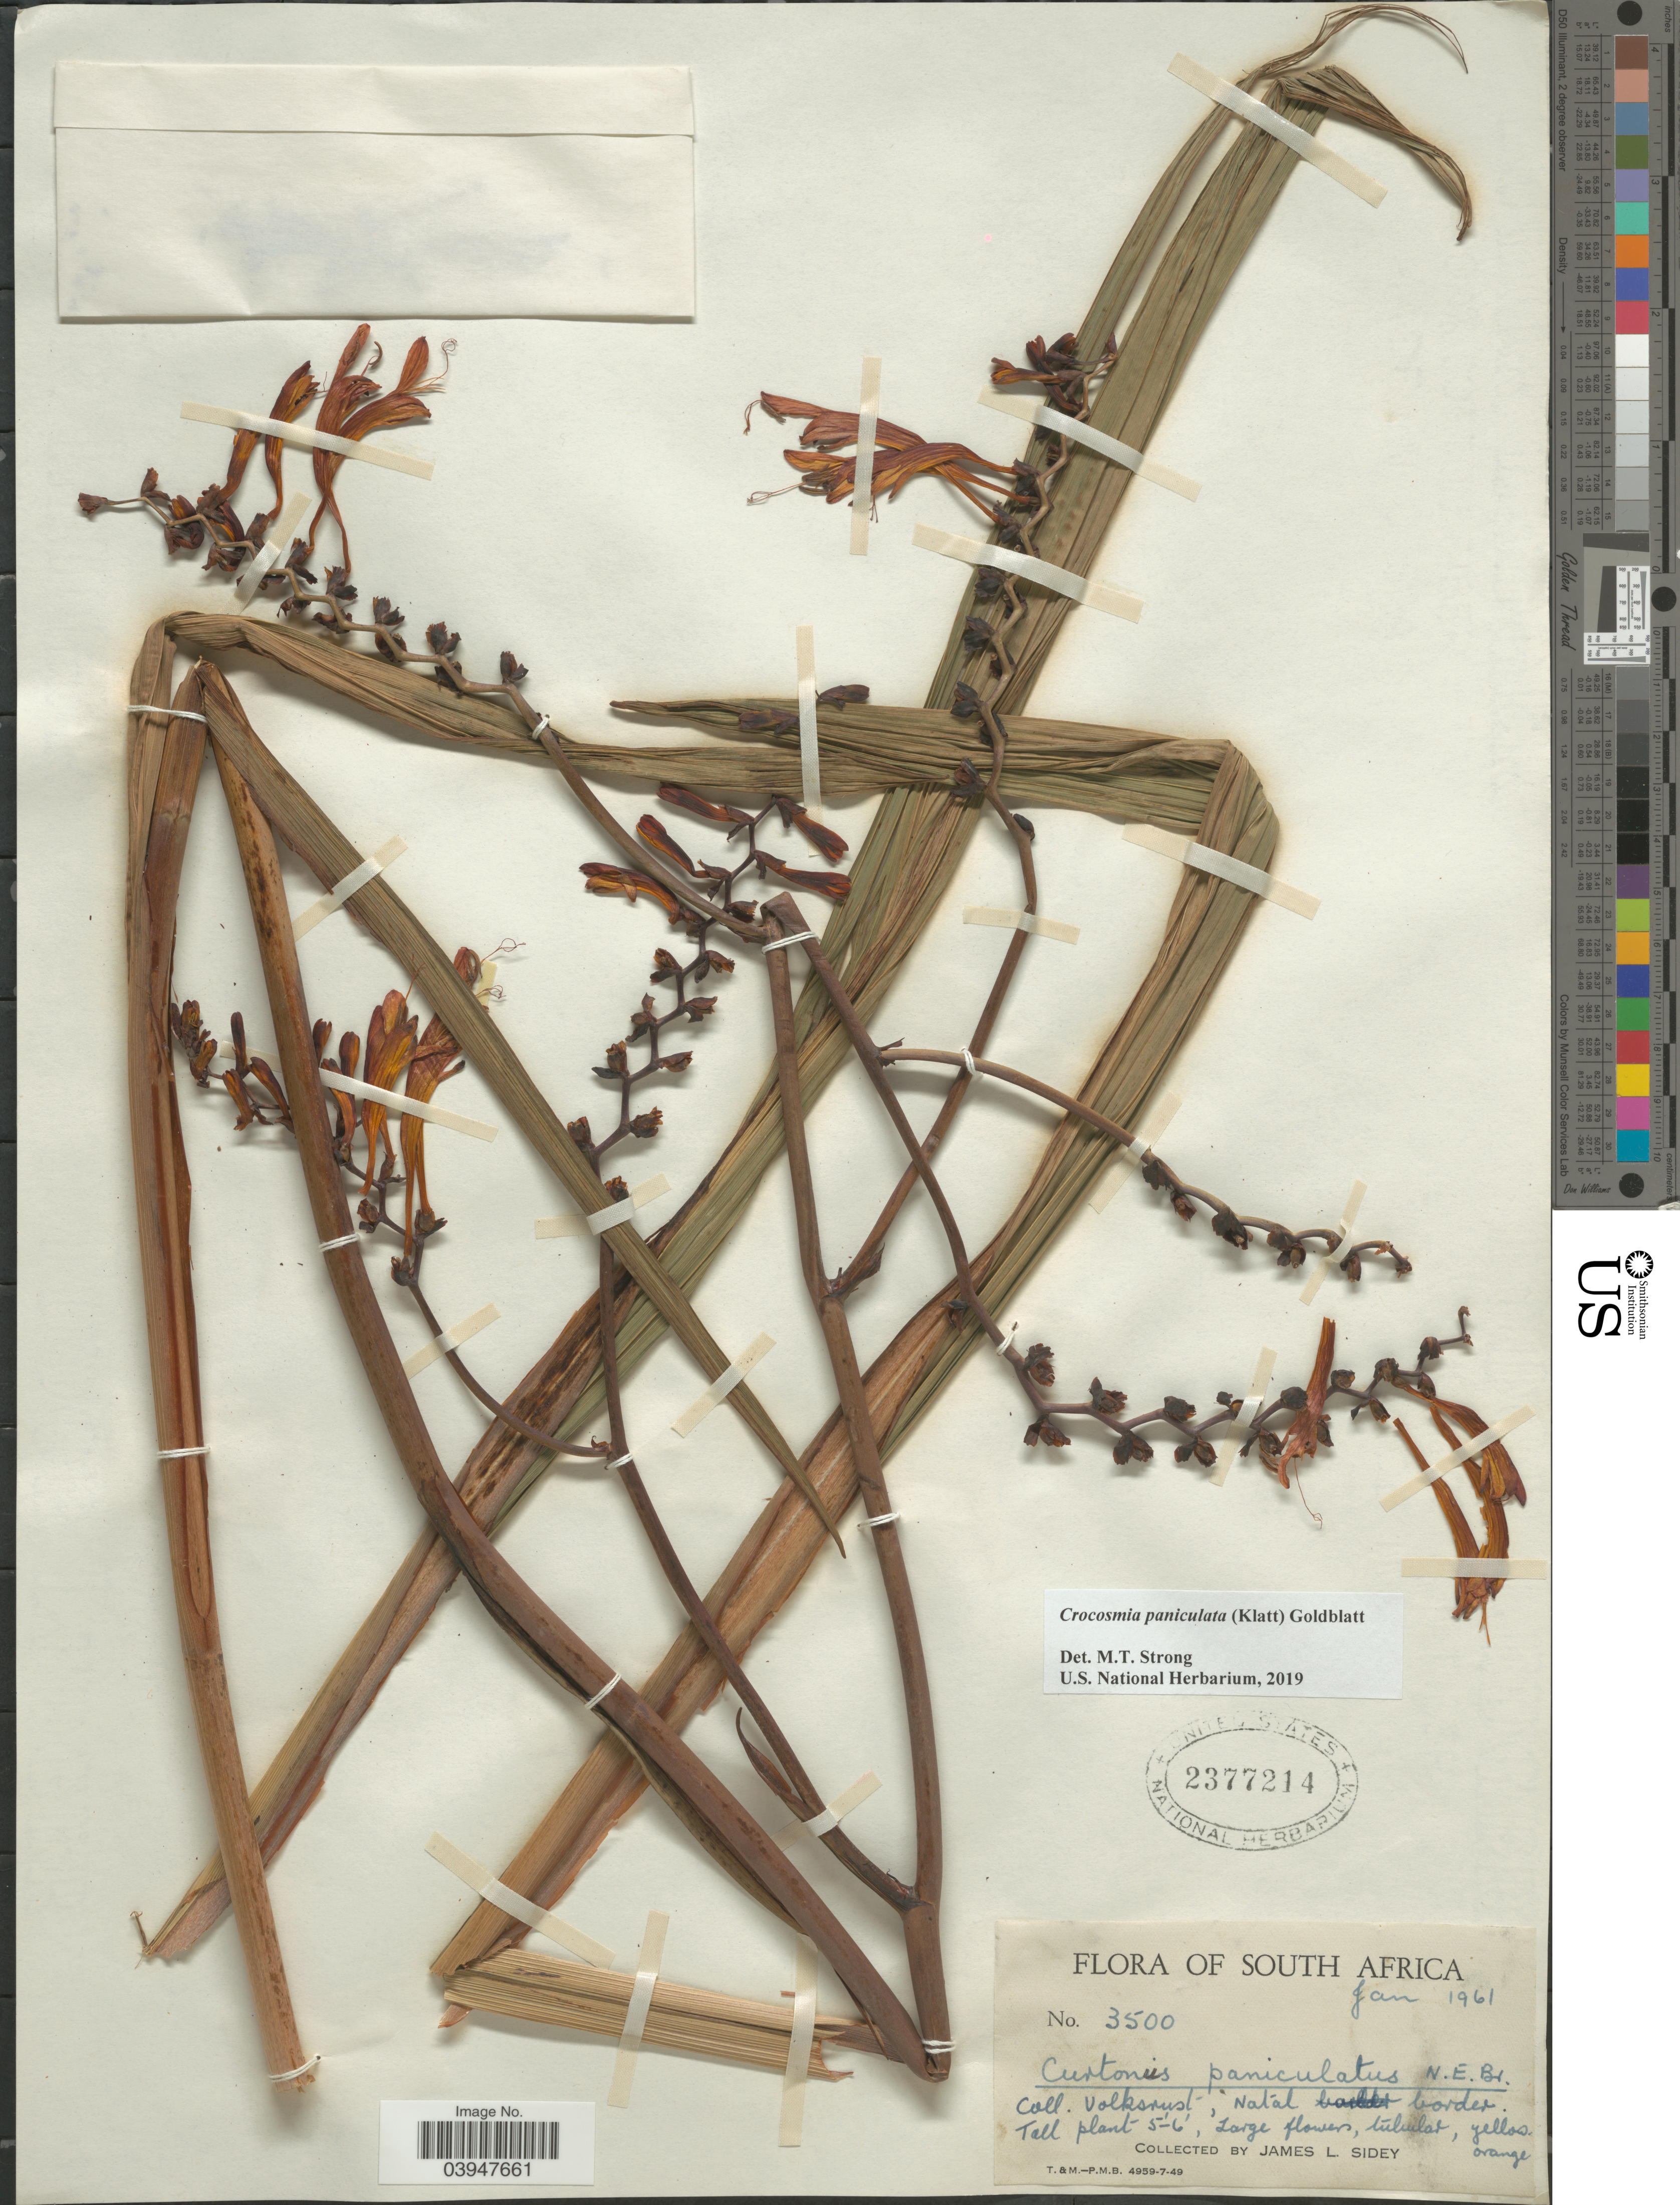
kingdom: Plantae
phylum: Tracheophyta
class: Liliopsida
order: Asparagales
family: Iridaceae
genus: Crocosmia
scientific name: Crocosmia paniculata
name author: (Klatt) Goldblatt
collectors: J. L. Sidey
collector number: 3500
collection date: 1961-01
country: South Africa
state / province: KwaZulu-Natal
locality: Volksrust, Natal border.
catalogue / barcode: US 2377214